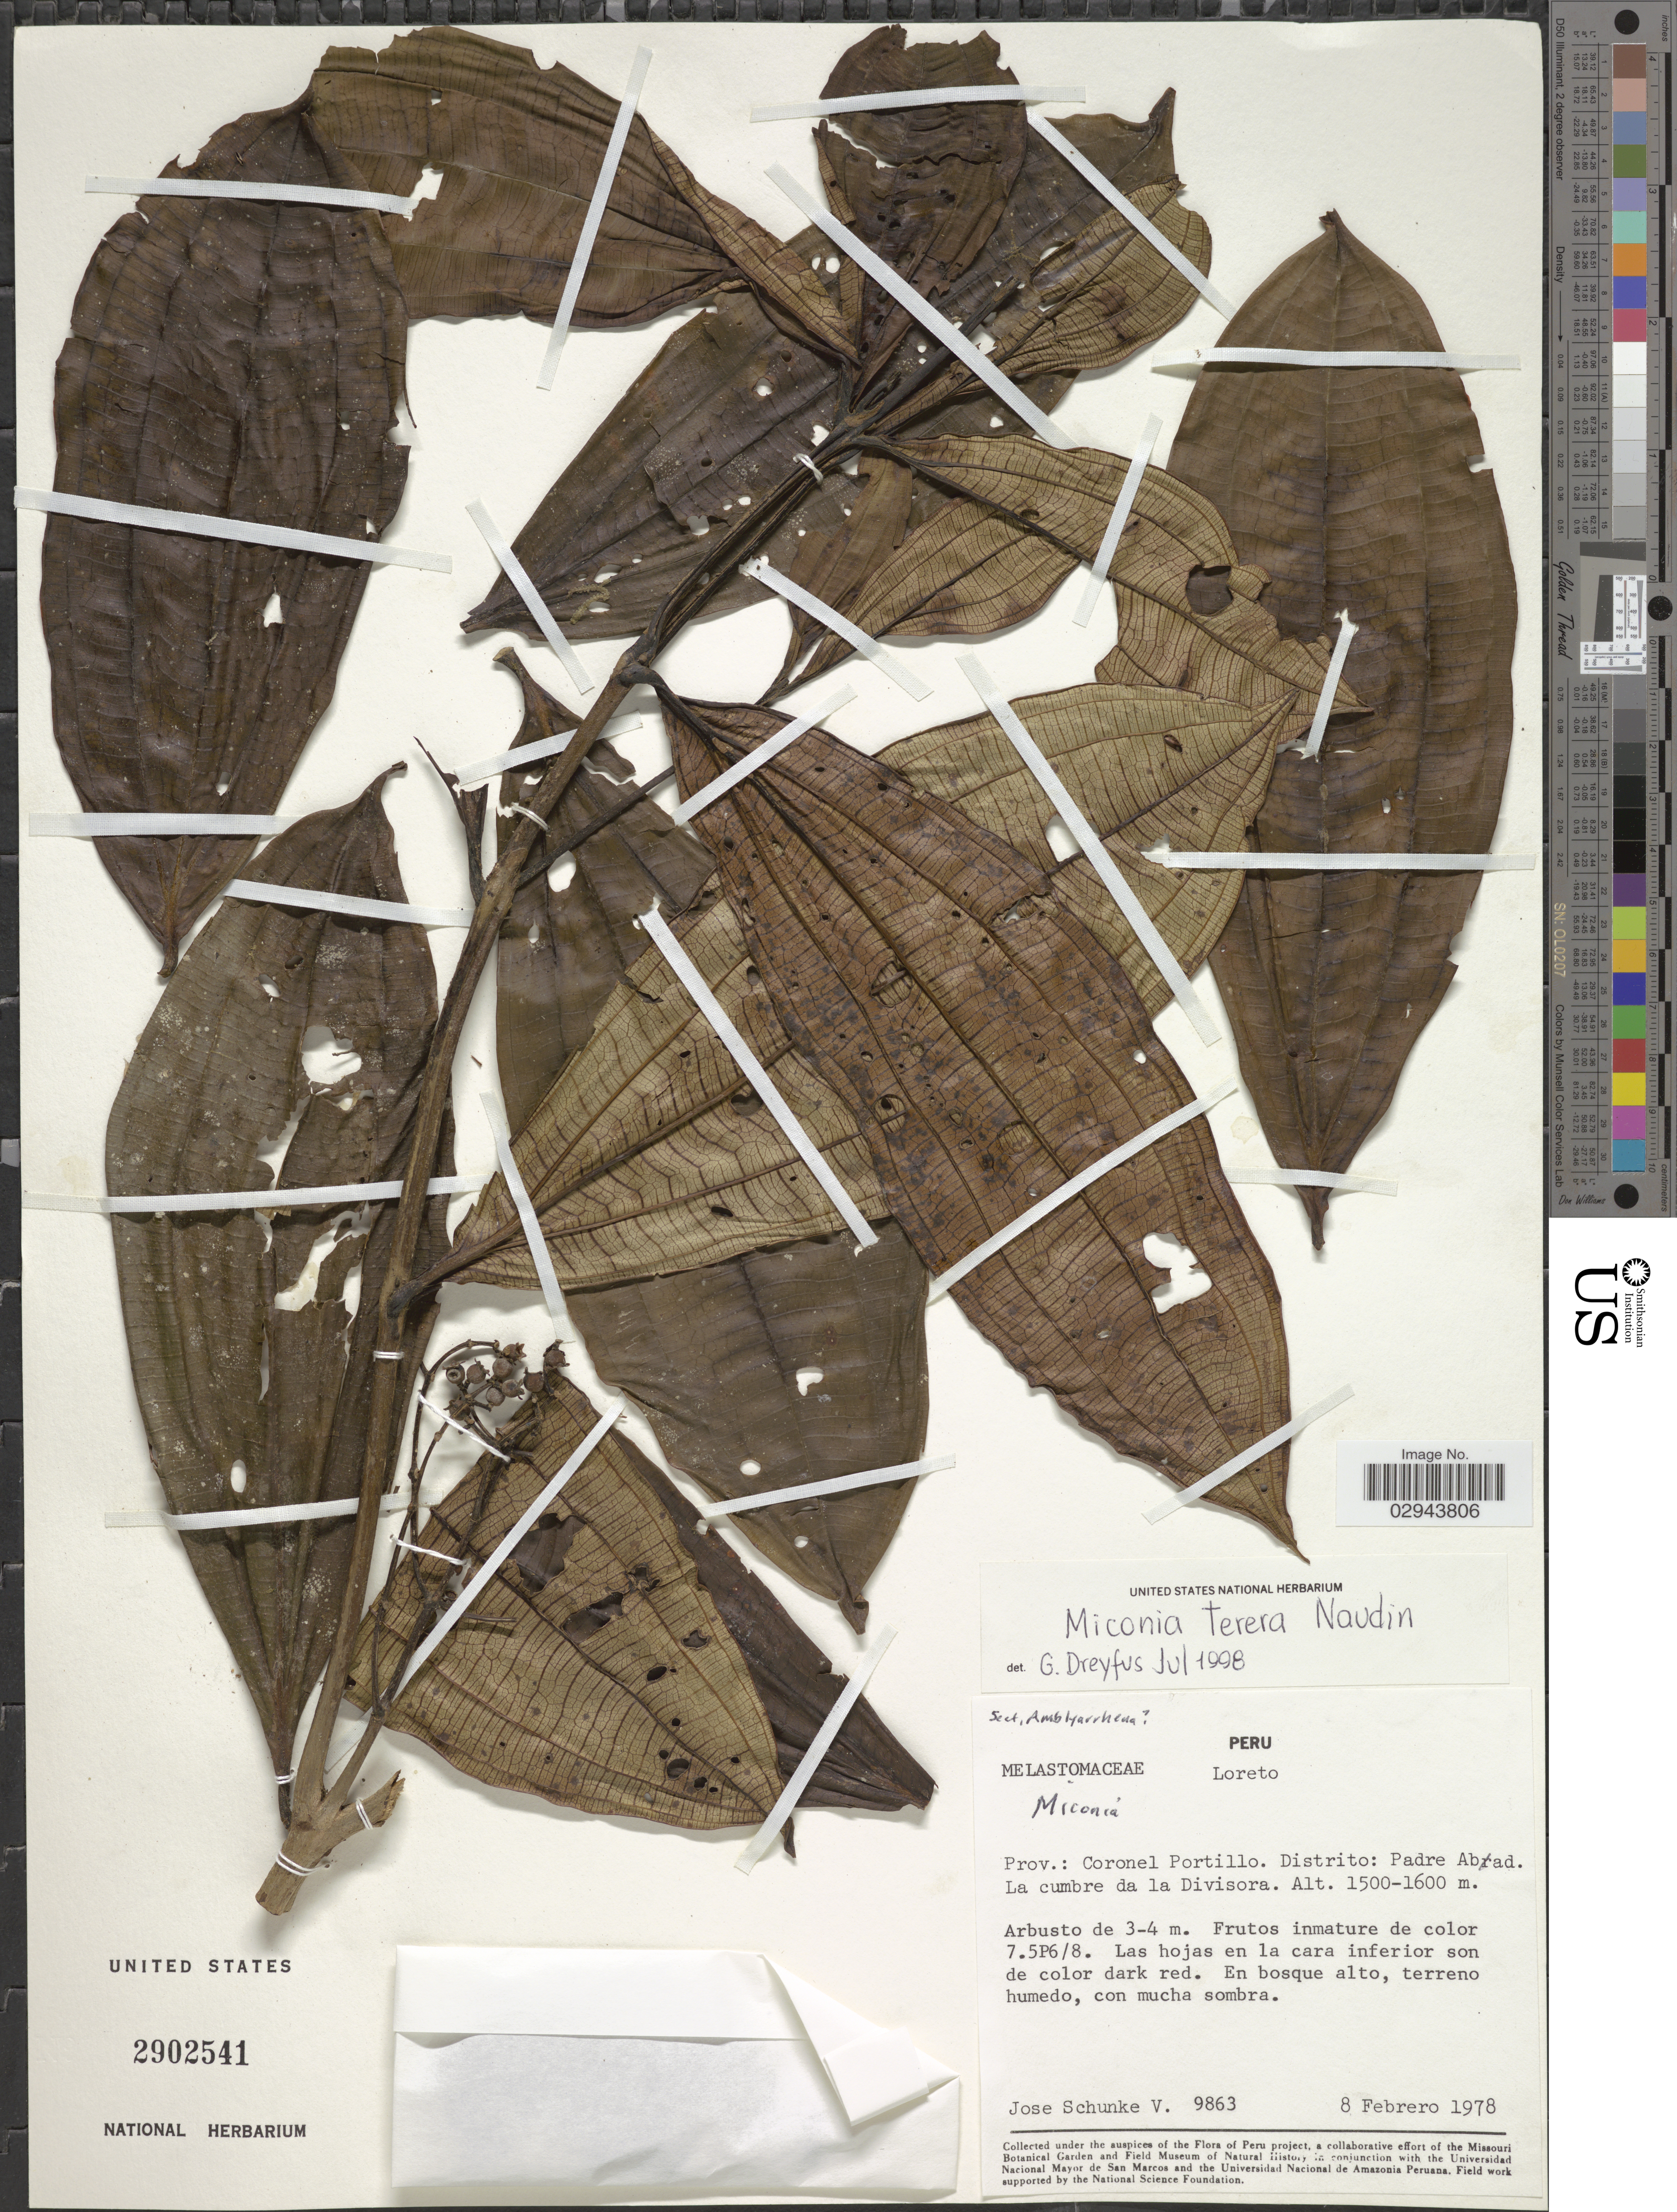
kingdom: Plantae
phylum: Tracheophyta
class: Magnoliopsida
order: Myrtales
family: Melastomataceae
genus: Miconia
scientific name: Miconia terera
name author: Naudin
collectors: J. Schunke Vigo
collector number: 9863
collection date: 1978-02-08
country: Peru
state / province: Loreto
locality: Prov.: Coronel Portillo. Distrito: Padre Abad. La cumbre da la Divisora.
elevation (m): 1500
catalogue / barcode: US 2902541